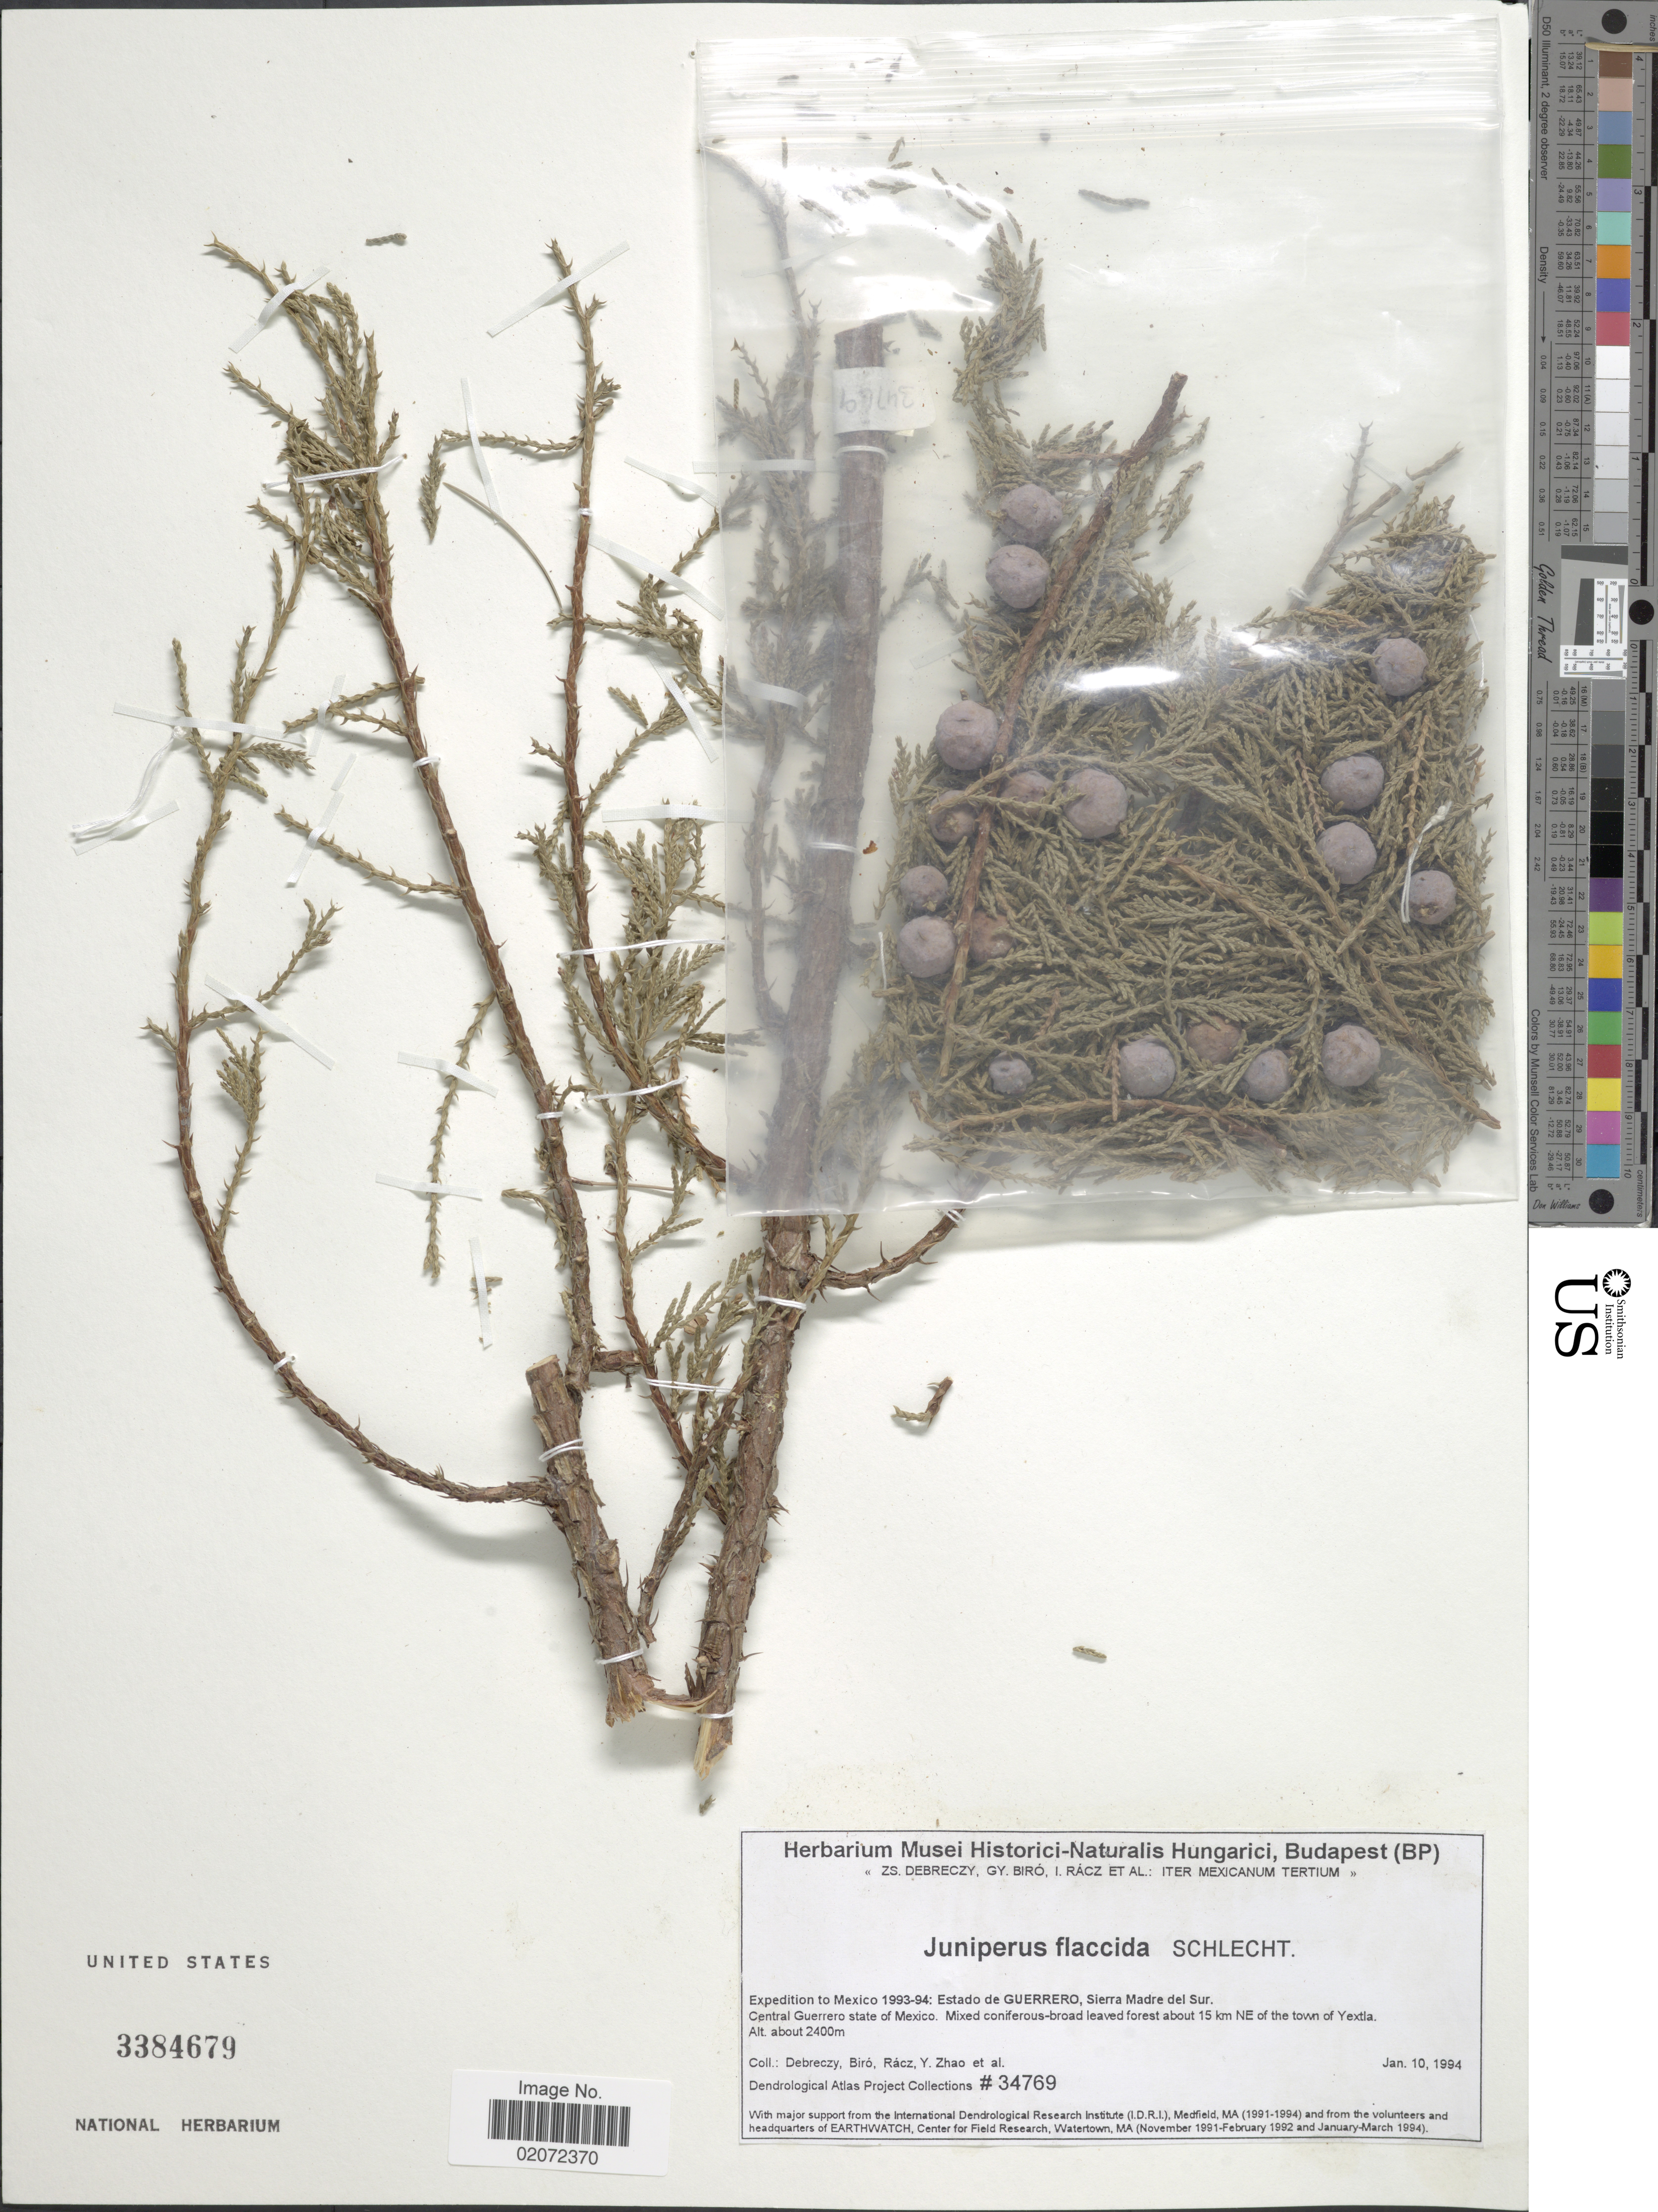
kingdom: Plantae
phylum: Tracheophyta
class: Pinopsida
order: Pinales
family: Cupressaceae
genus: Juniperus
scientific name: Juniperus flaccida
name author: Schltdl.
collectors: Z. Debreczy, G. Biro, I. Rácz & et al.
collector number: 34769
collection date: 1994-01-10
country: Mexico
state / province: Guerrero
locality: Sierra Madre del Sur, Central Guerrero state of Mexico, about 15 km NE of the town of Yextla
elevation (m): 2400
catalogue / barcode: US 3384679